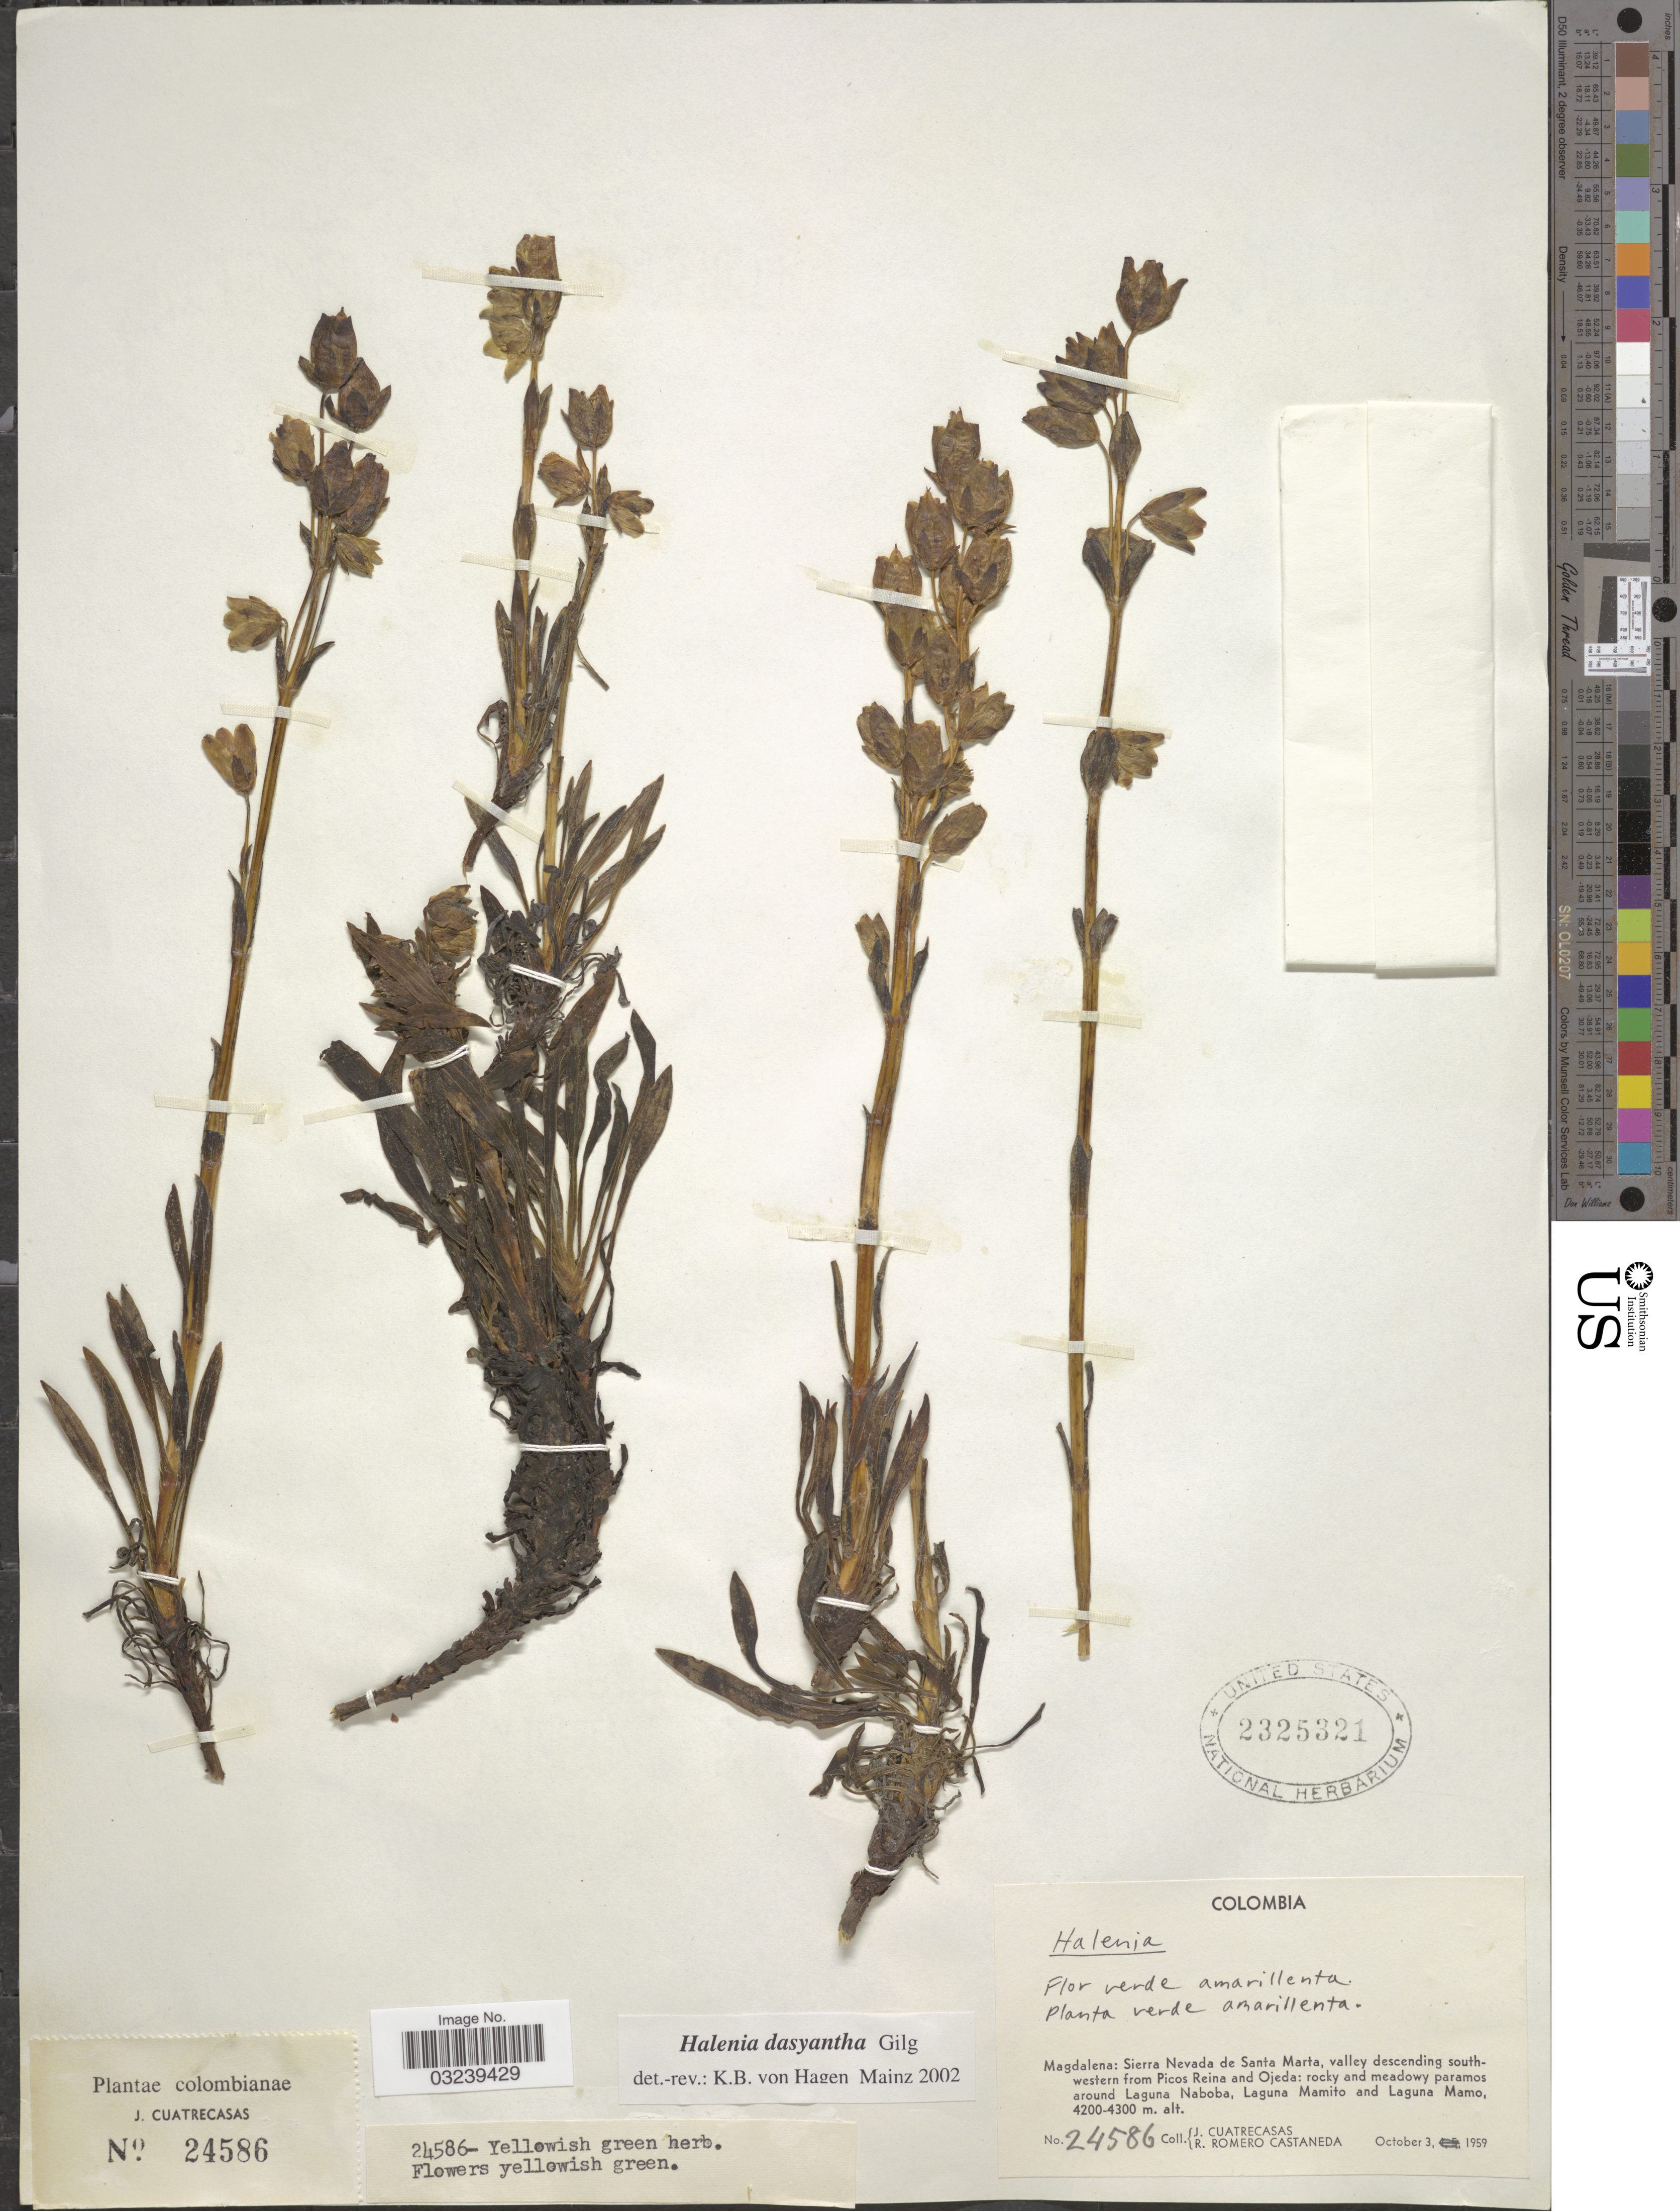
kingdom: Plantae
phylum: Tracheophyta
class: Magnoliopsida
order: Gentianales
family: Gentianaceae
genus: Halenia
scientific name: Halenia dasyantha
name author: Gilg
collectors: J. Cuatrecasas & R. Romero Castañeda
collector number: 24586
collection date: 1959-10-03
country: Colombia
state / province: Magdalena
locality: Sierra Nevada de Santa Marta, valley descending south-western from Picos Reina and Ojeda: rocky and meadowy paramos around Laguna Naboba Mamito and Laguna Mamo.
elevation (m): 4200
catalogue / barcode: US 2325321